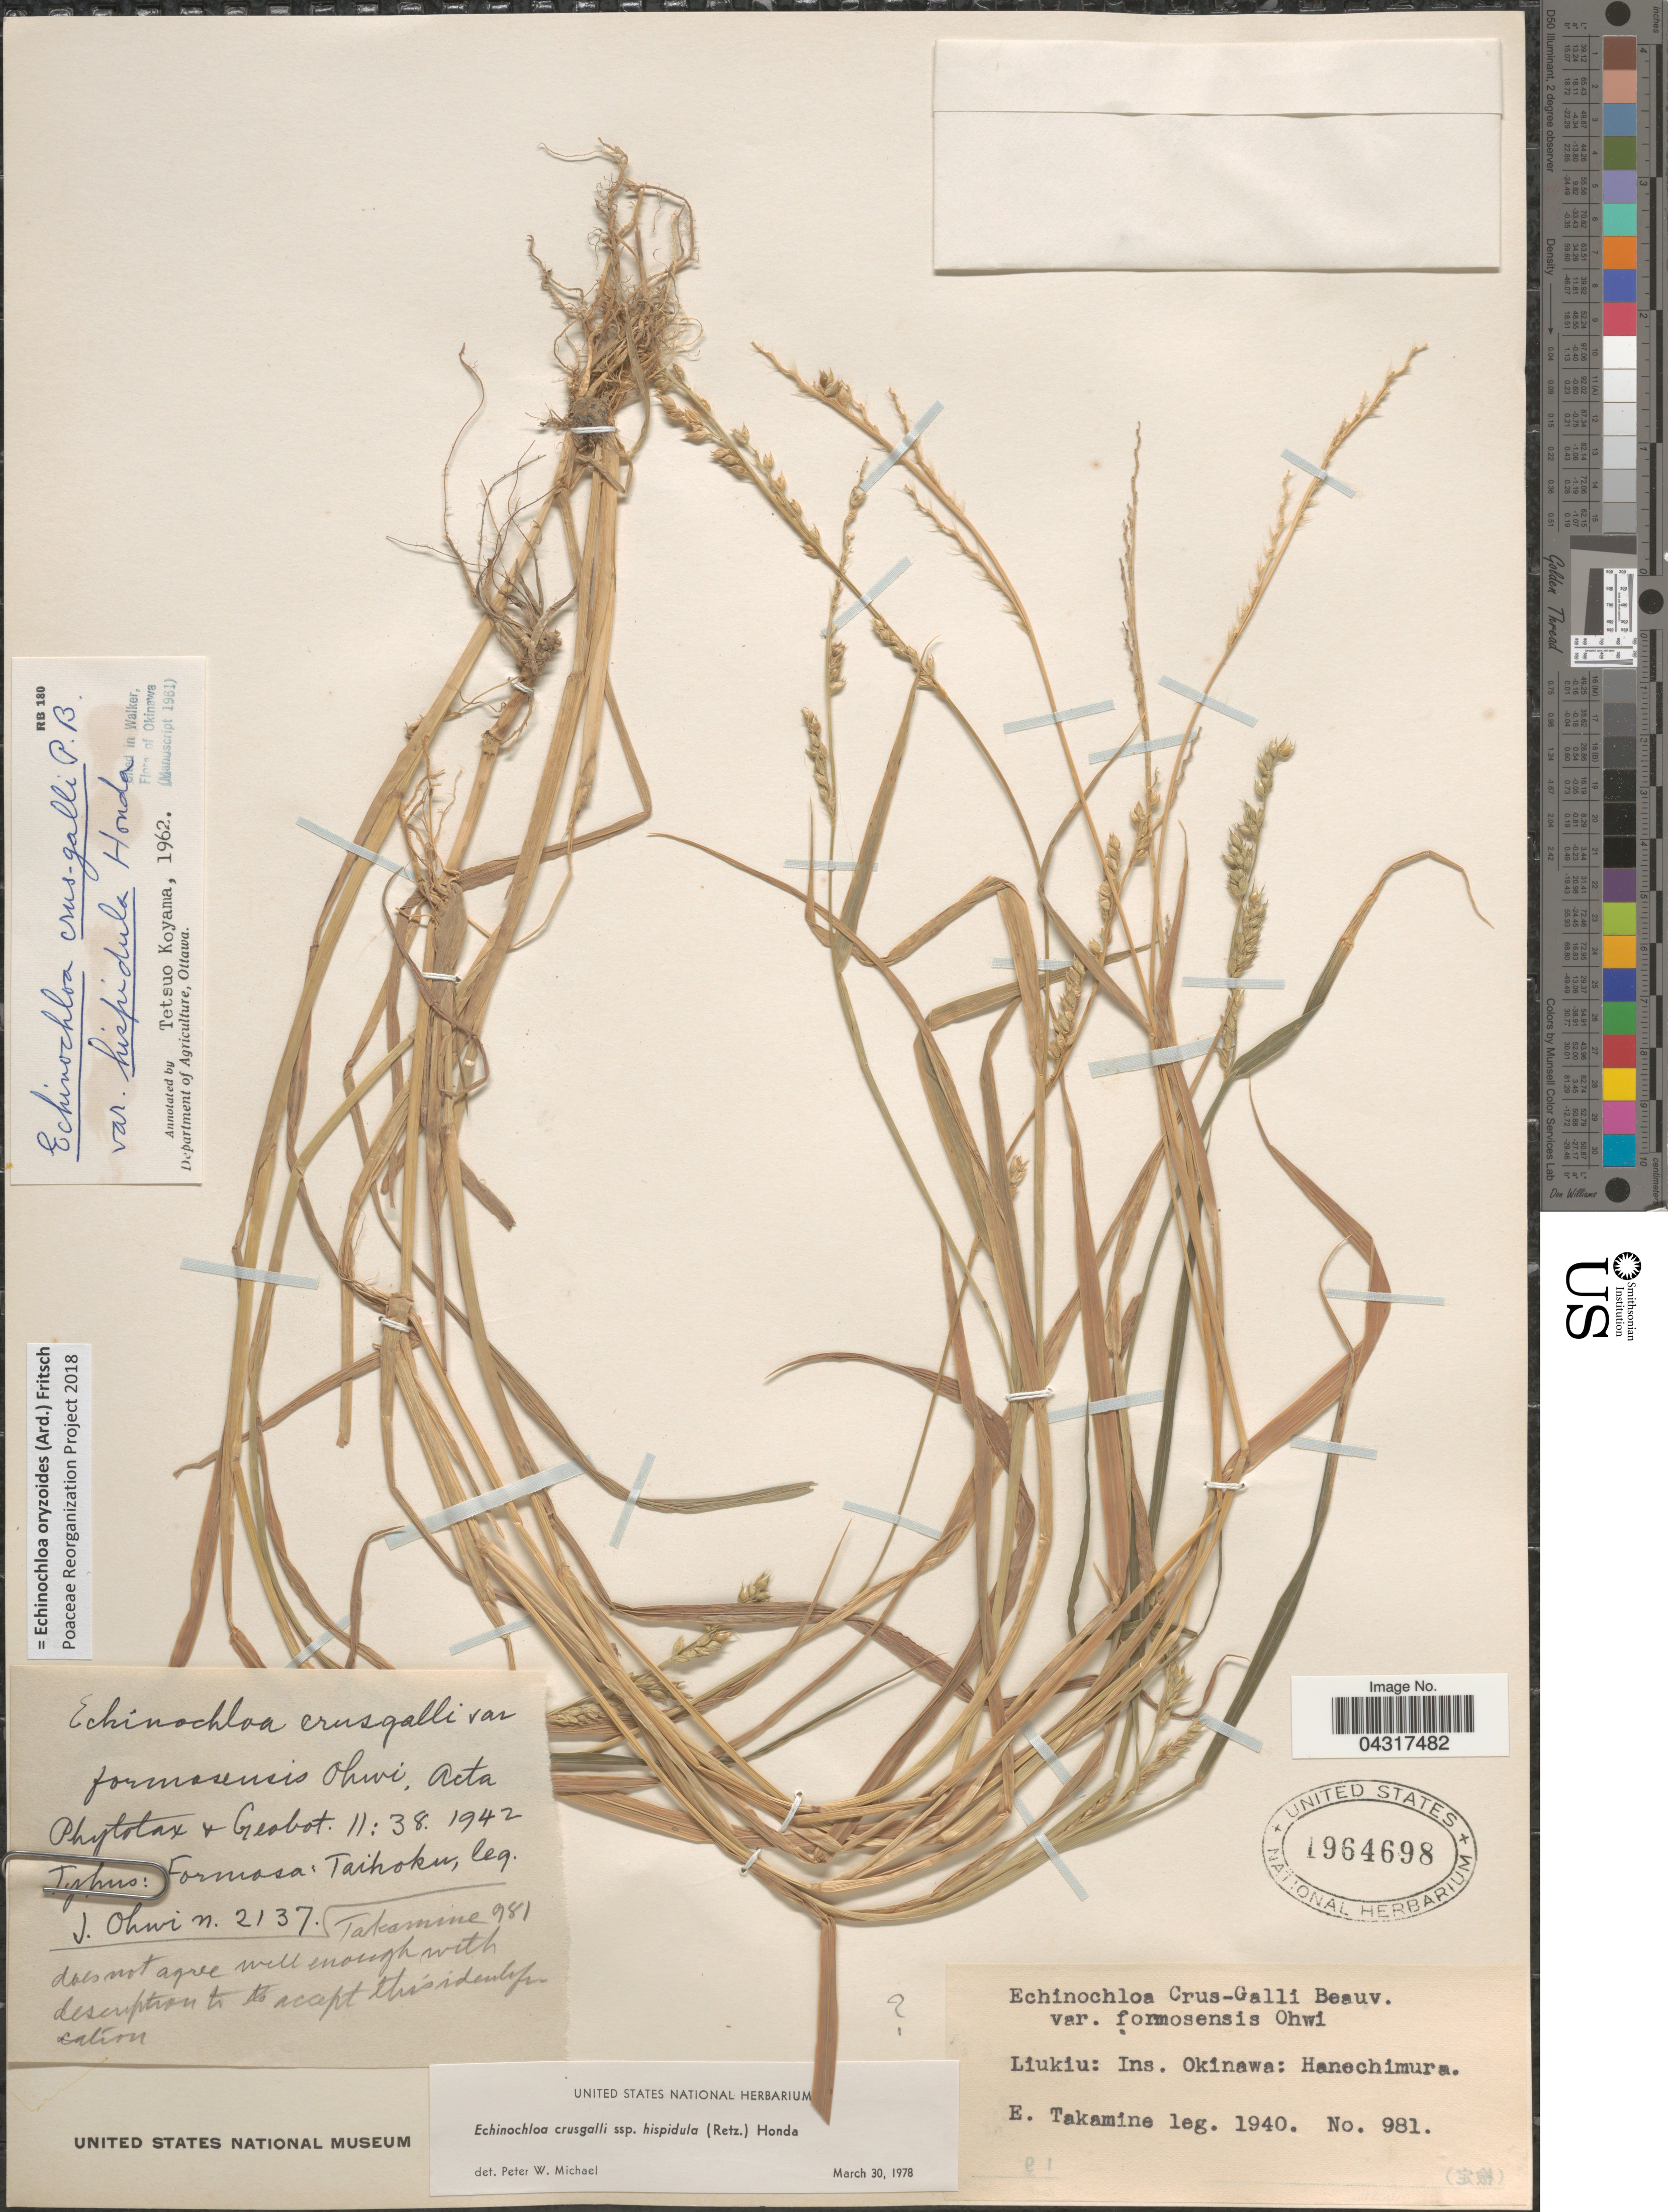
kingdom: Plantae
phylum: Tracheophyta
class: Liliopsida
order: Poales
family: Poaceae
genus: Echinochloa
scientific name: Echinochloa oryzoides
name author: (Ard.) Fritsch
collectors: E. Takamine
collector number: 981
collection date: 1940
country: Japan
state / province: Okinawa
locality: Liukiu: Ins. Okinawa: Hanechimura.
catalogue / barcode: US 1964698